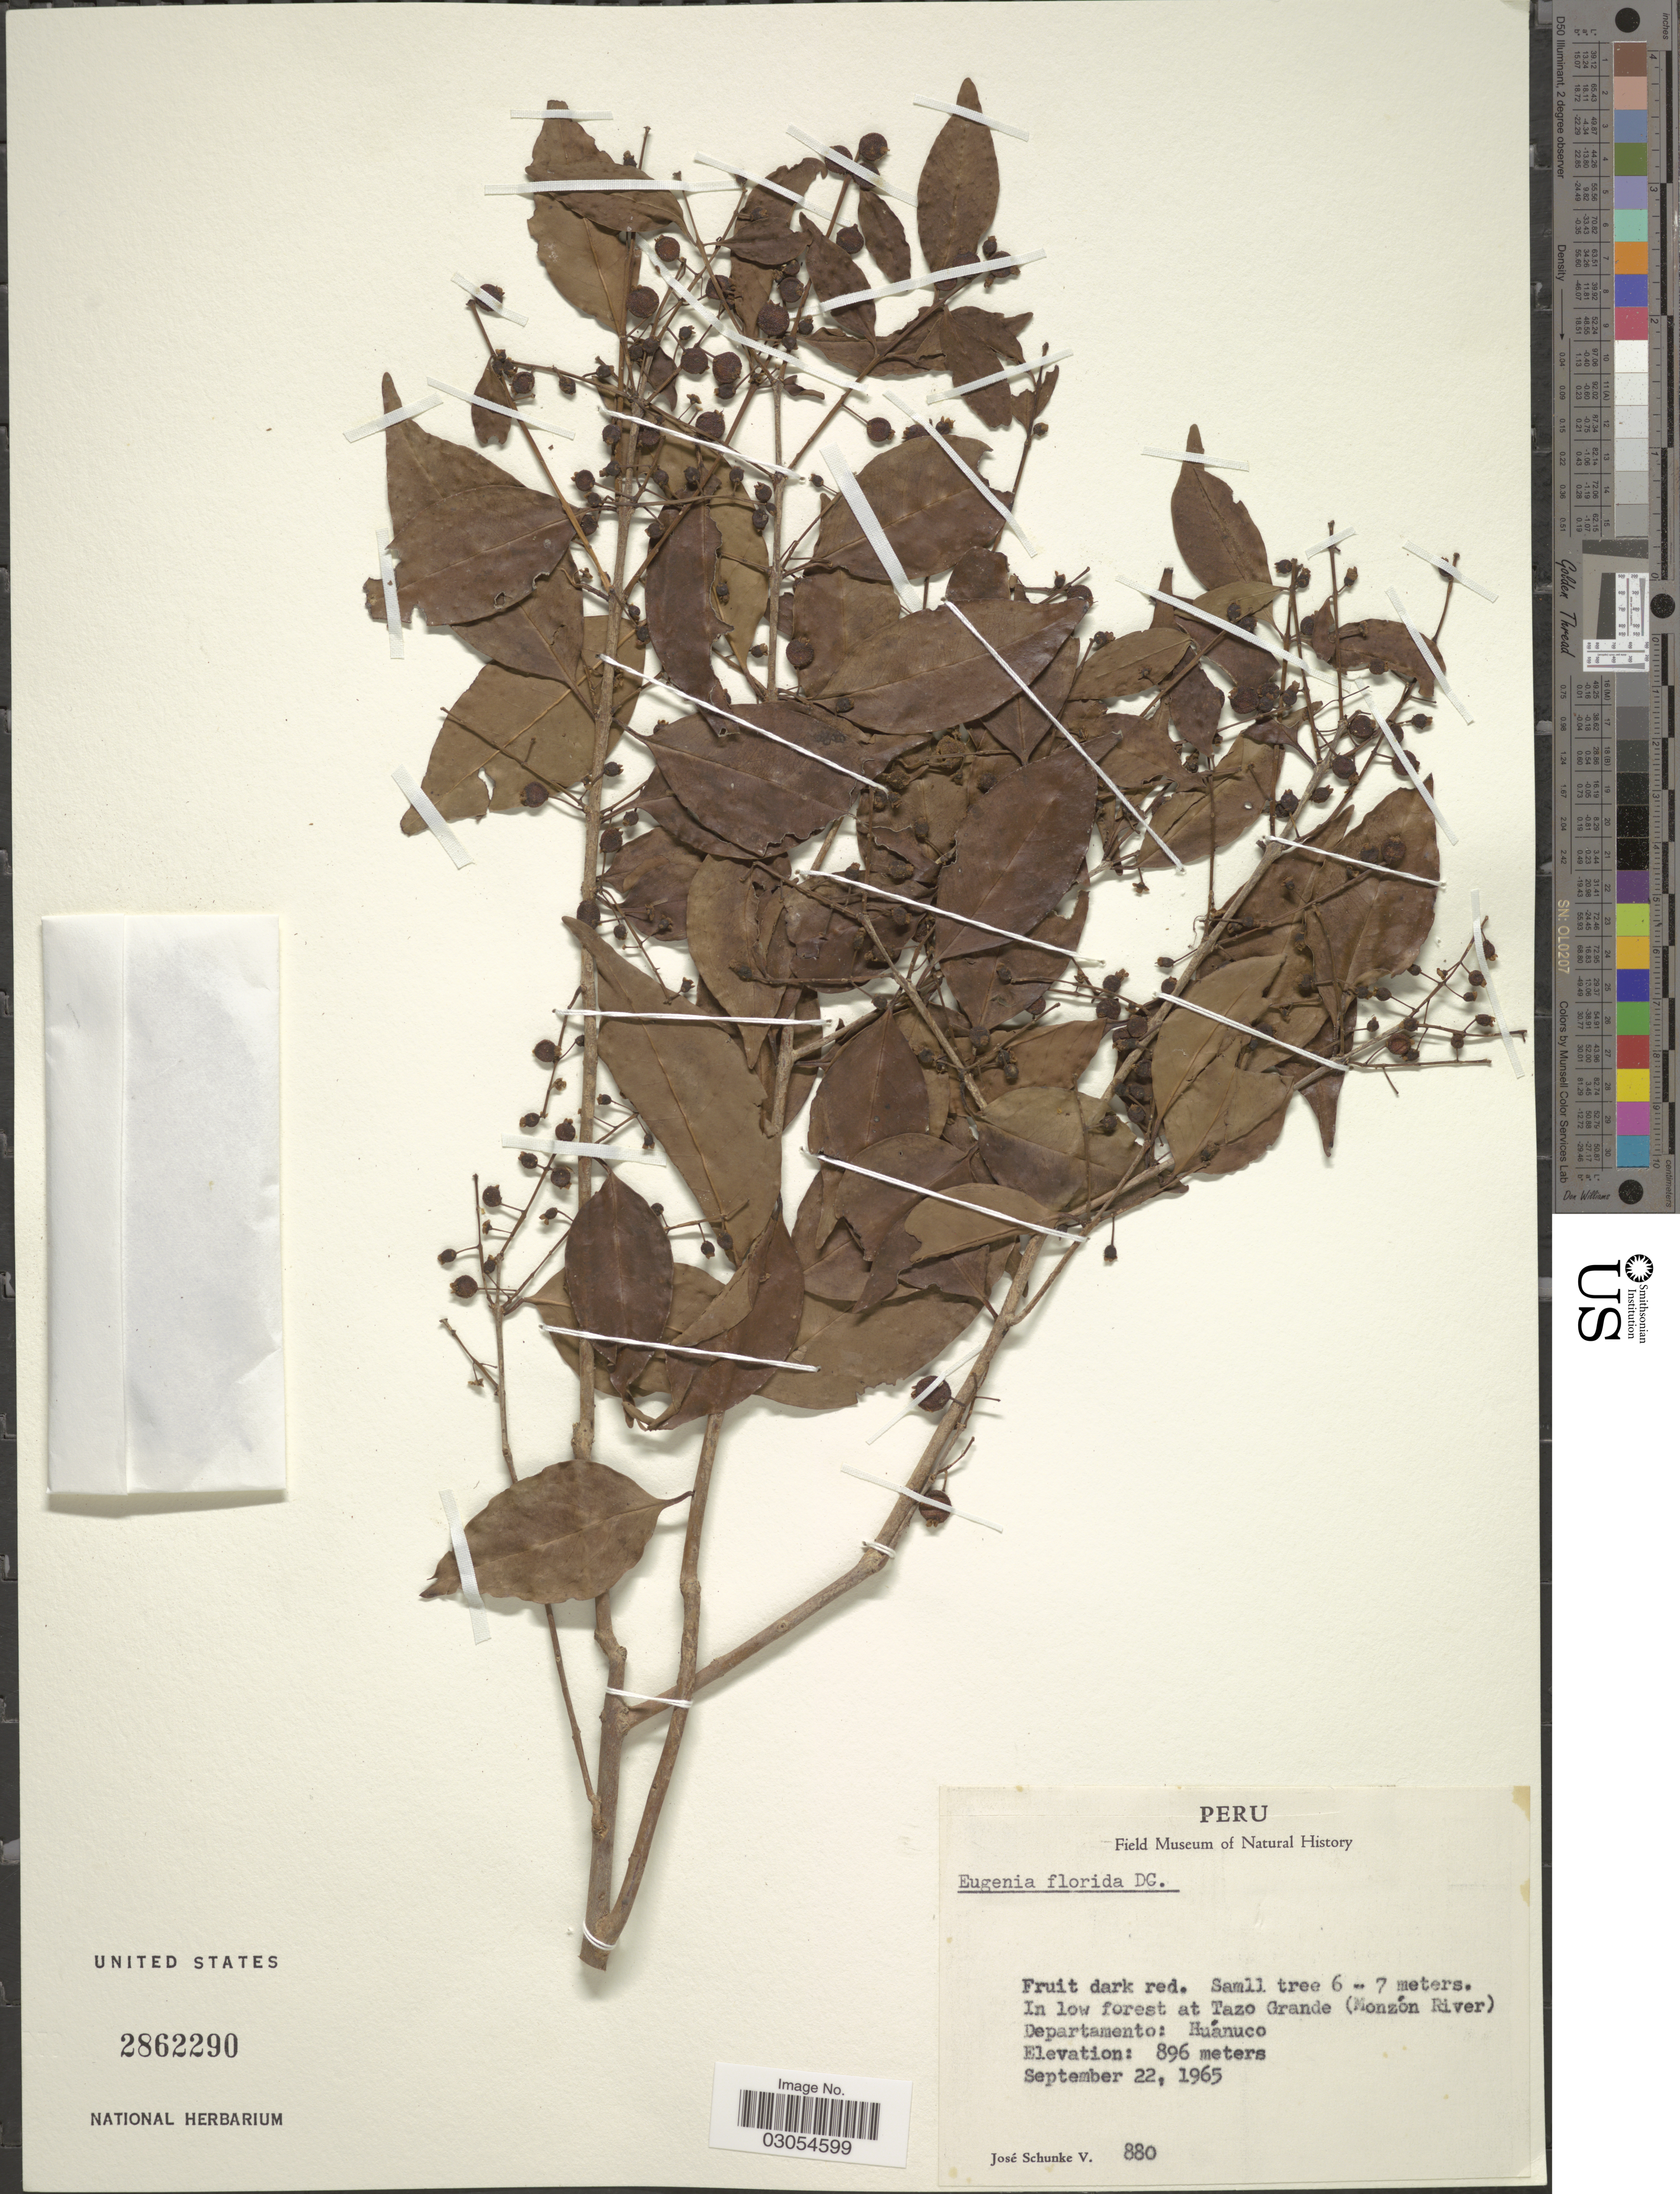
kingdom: Plantae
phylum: Tracheophyta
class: Magnoliopsida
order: Myrtales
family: Myrtaceae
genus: Eugenia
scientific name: Eugenia florida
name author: DC.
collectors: J. Schunke Vigo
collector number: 880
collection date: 1965-09-22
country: Peru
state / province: Huánuco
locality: In low forest at Tazo Grande (Monzón River). Departamento: Huánuco.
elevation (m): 896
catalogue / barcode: US 2862290